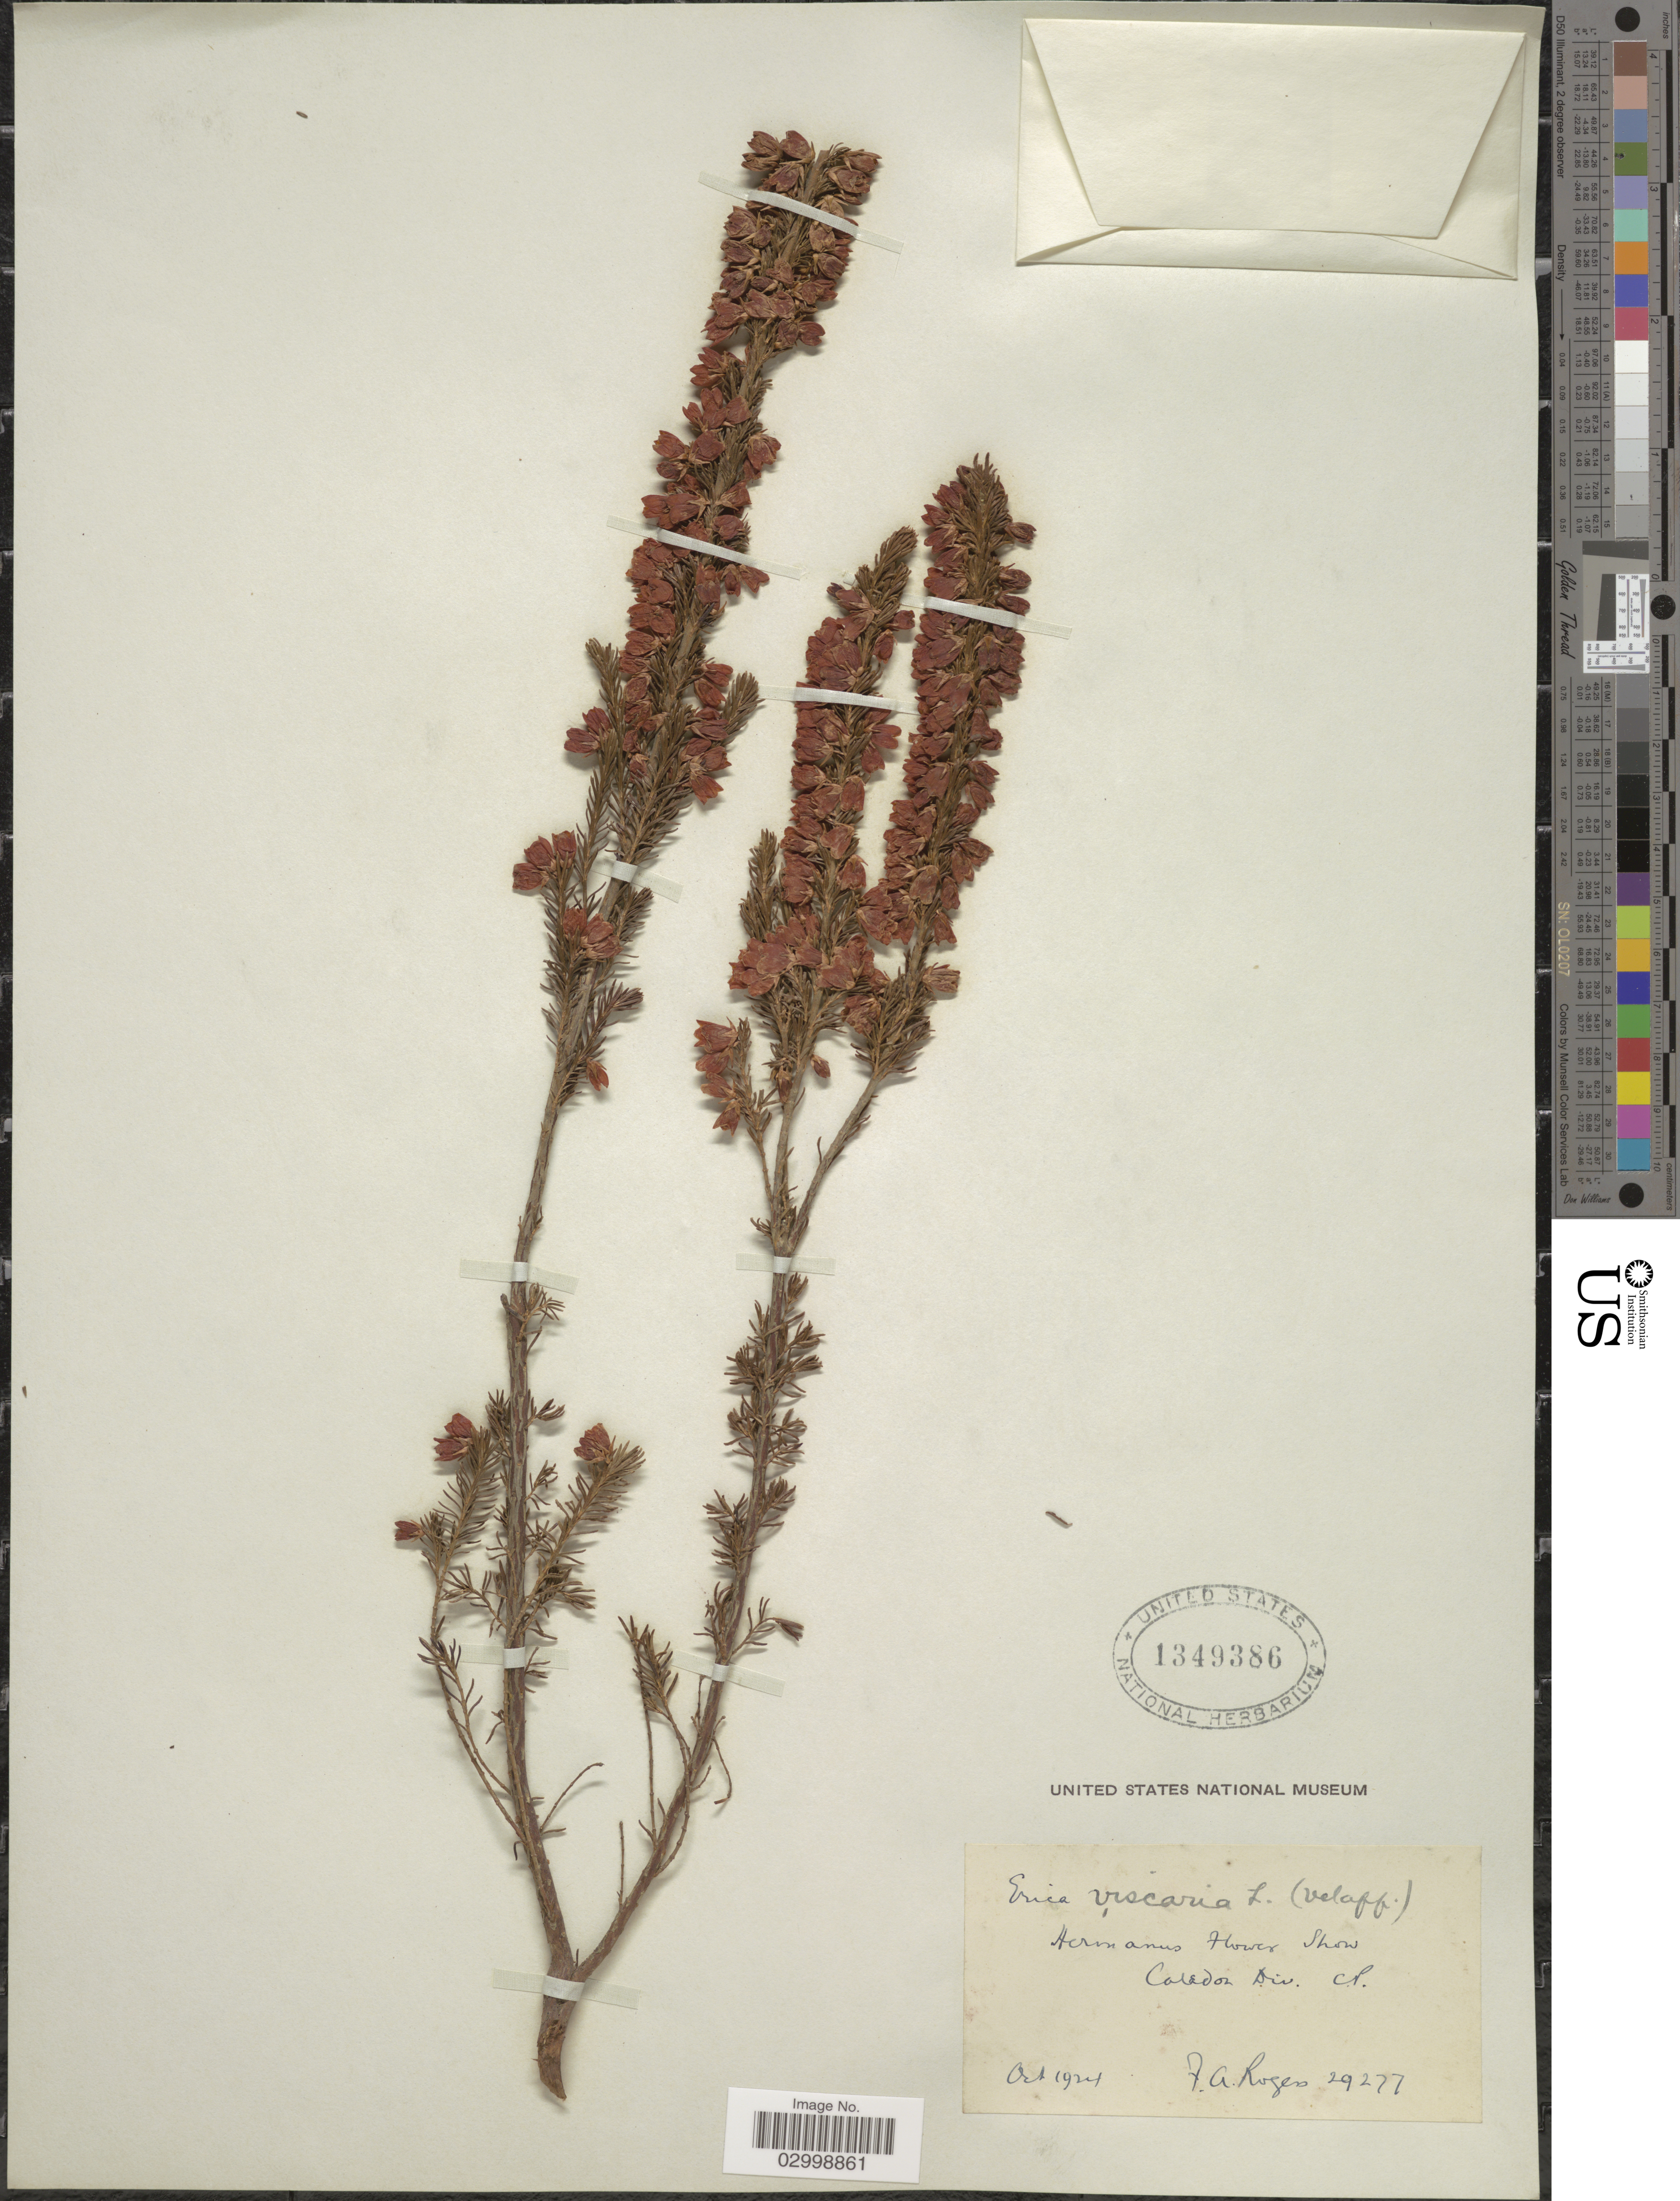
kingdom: Plantae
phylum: Tracheophyta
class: Magnoliopsida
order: Ericales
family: Ericaceae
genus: Erica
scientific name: Erica viscaria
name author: L.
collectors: F. A. Rogers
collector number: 29277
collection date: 1924-10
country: South Africa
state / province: Western Cape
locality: Hermanus flower Show, Caledon Div. C.P.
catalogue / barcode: US 1349386